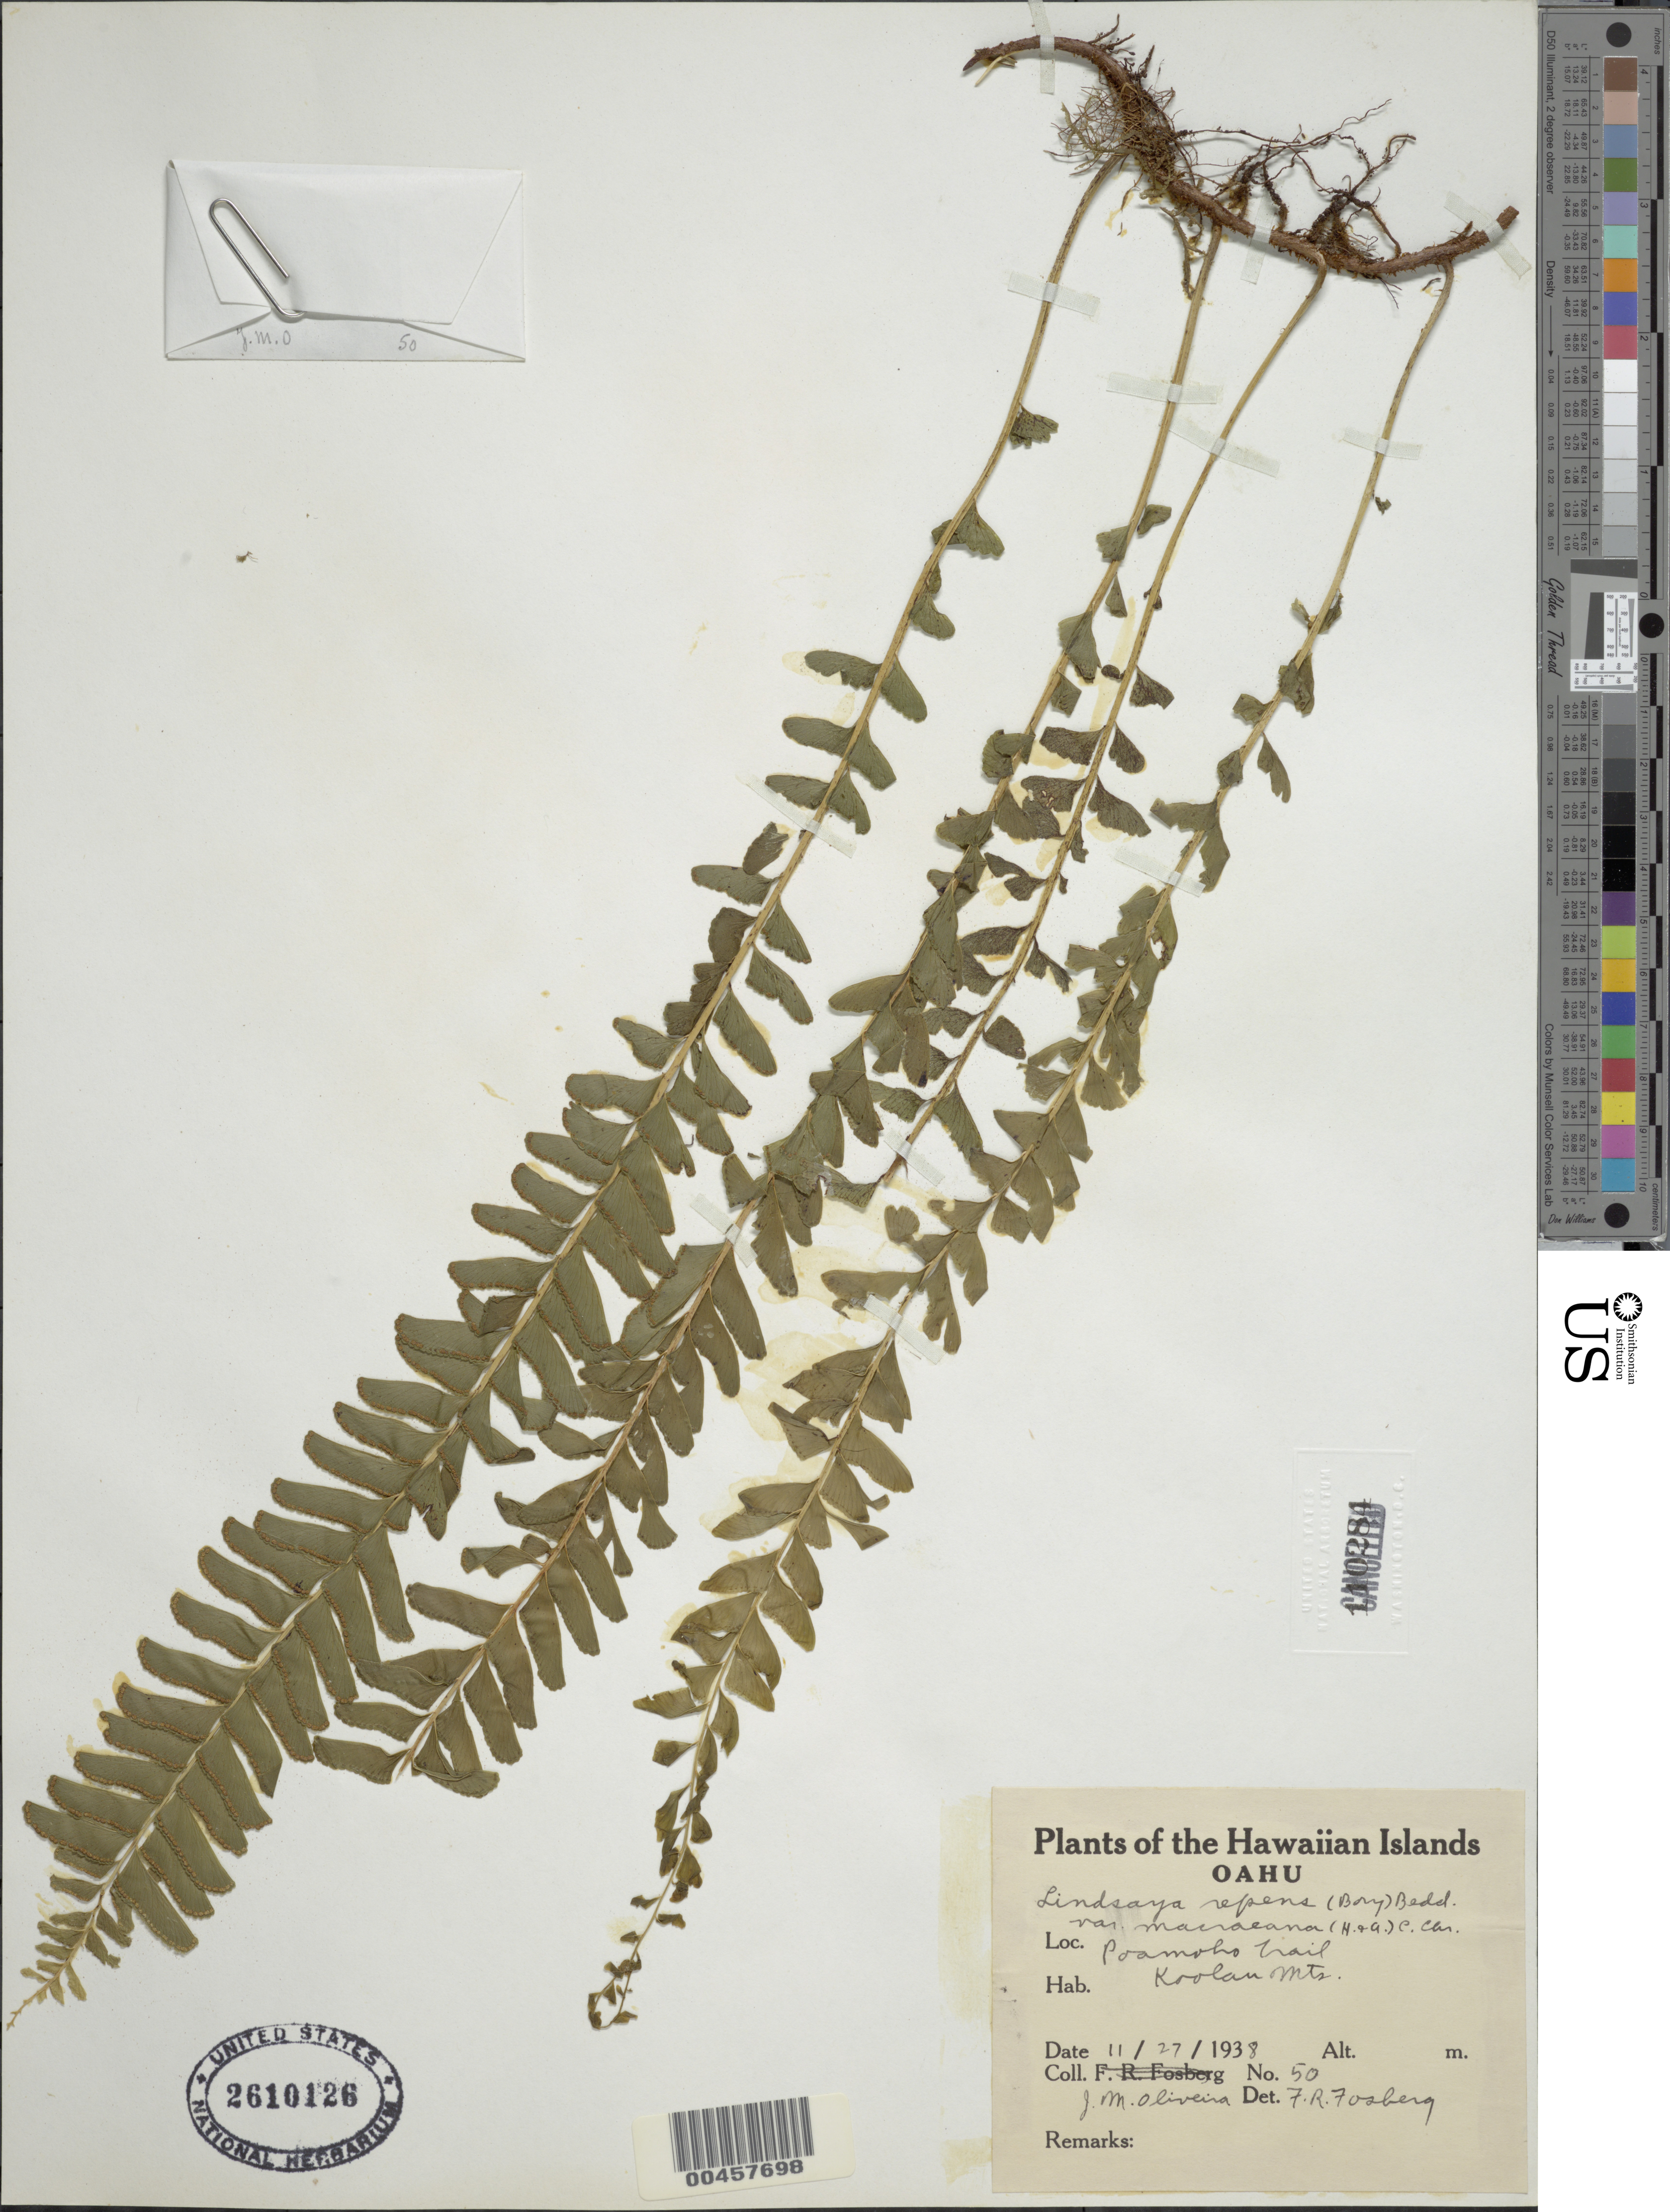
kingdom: Plantae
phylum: Tracheophyta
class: Polypodiopsida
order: Polypodiales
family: Lindsaeaceae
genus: Lindsaea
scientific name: Lindsaea repens var. macraeana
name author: (Hook. & Arn.) Mett. ex Kuhn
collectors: W. Hillebrand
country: United States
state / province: Hawaii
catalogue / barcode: US 2610126